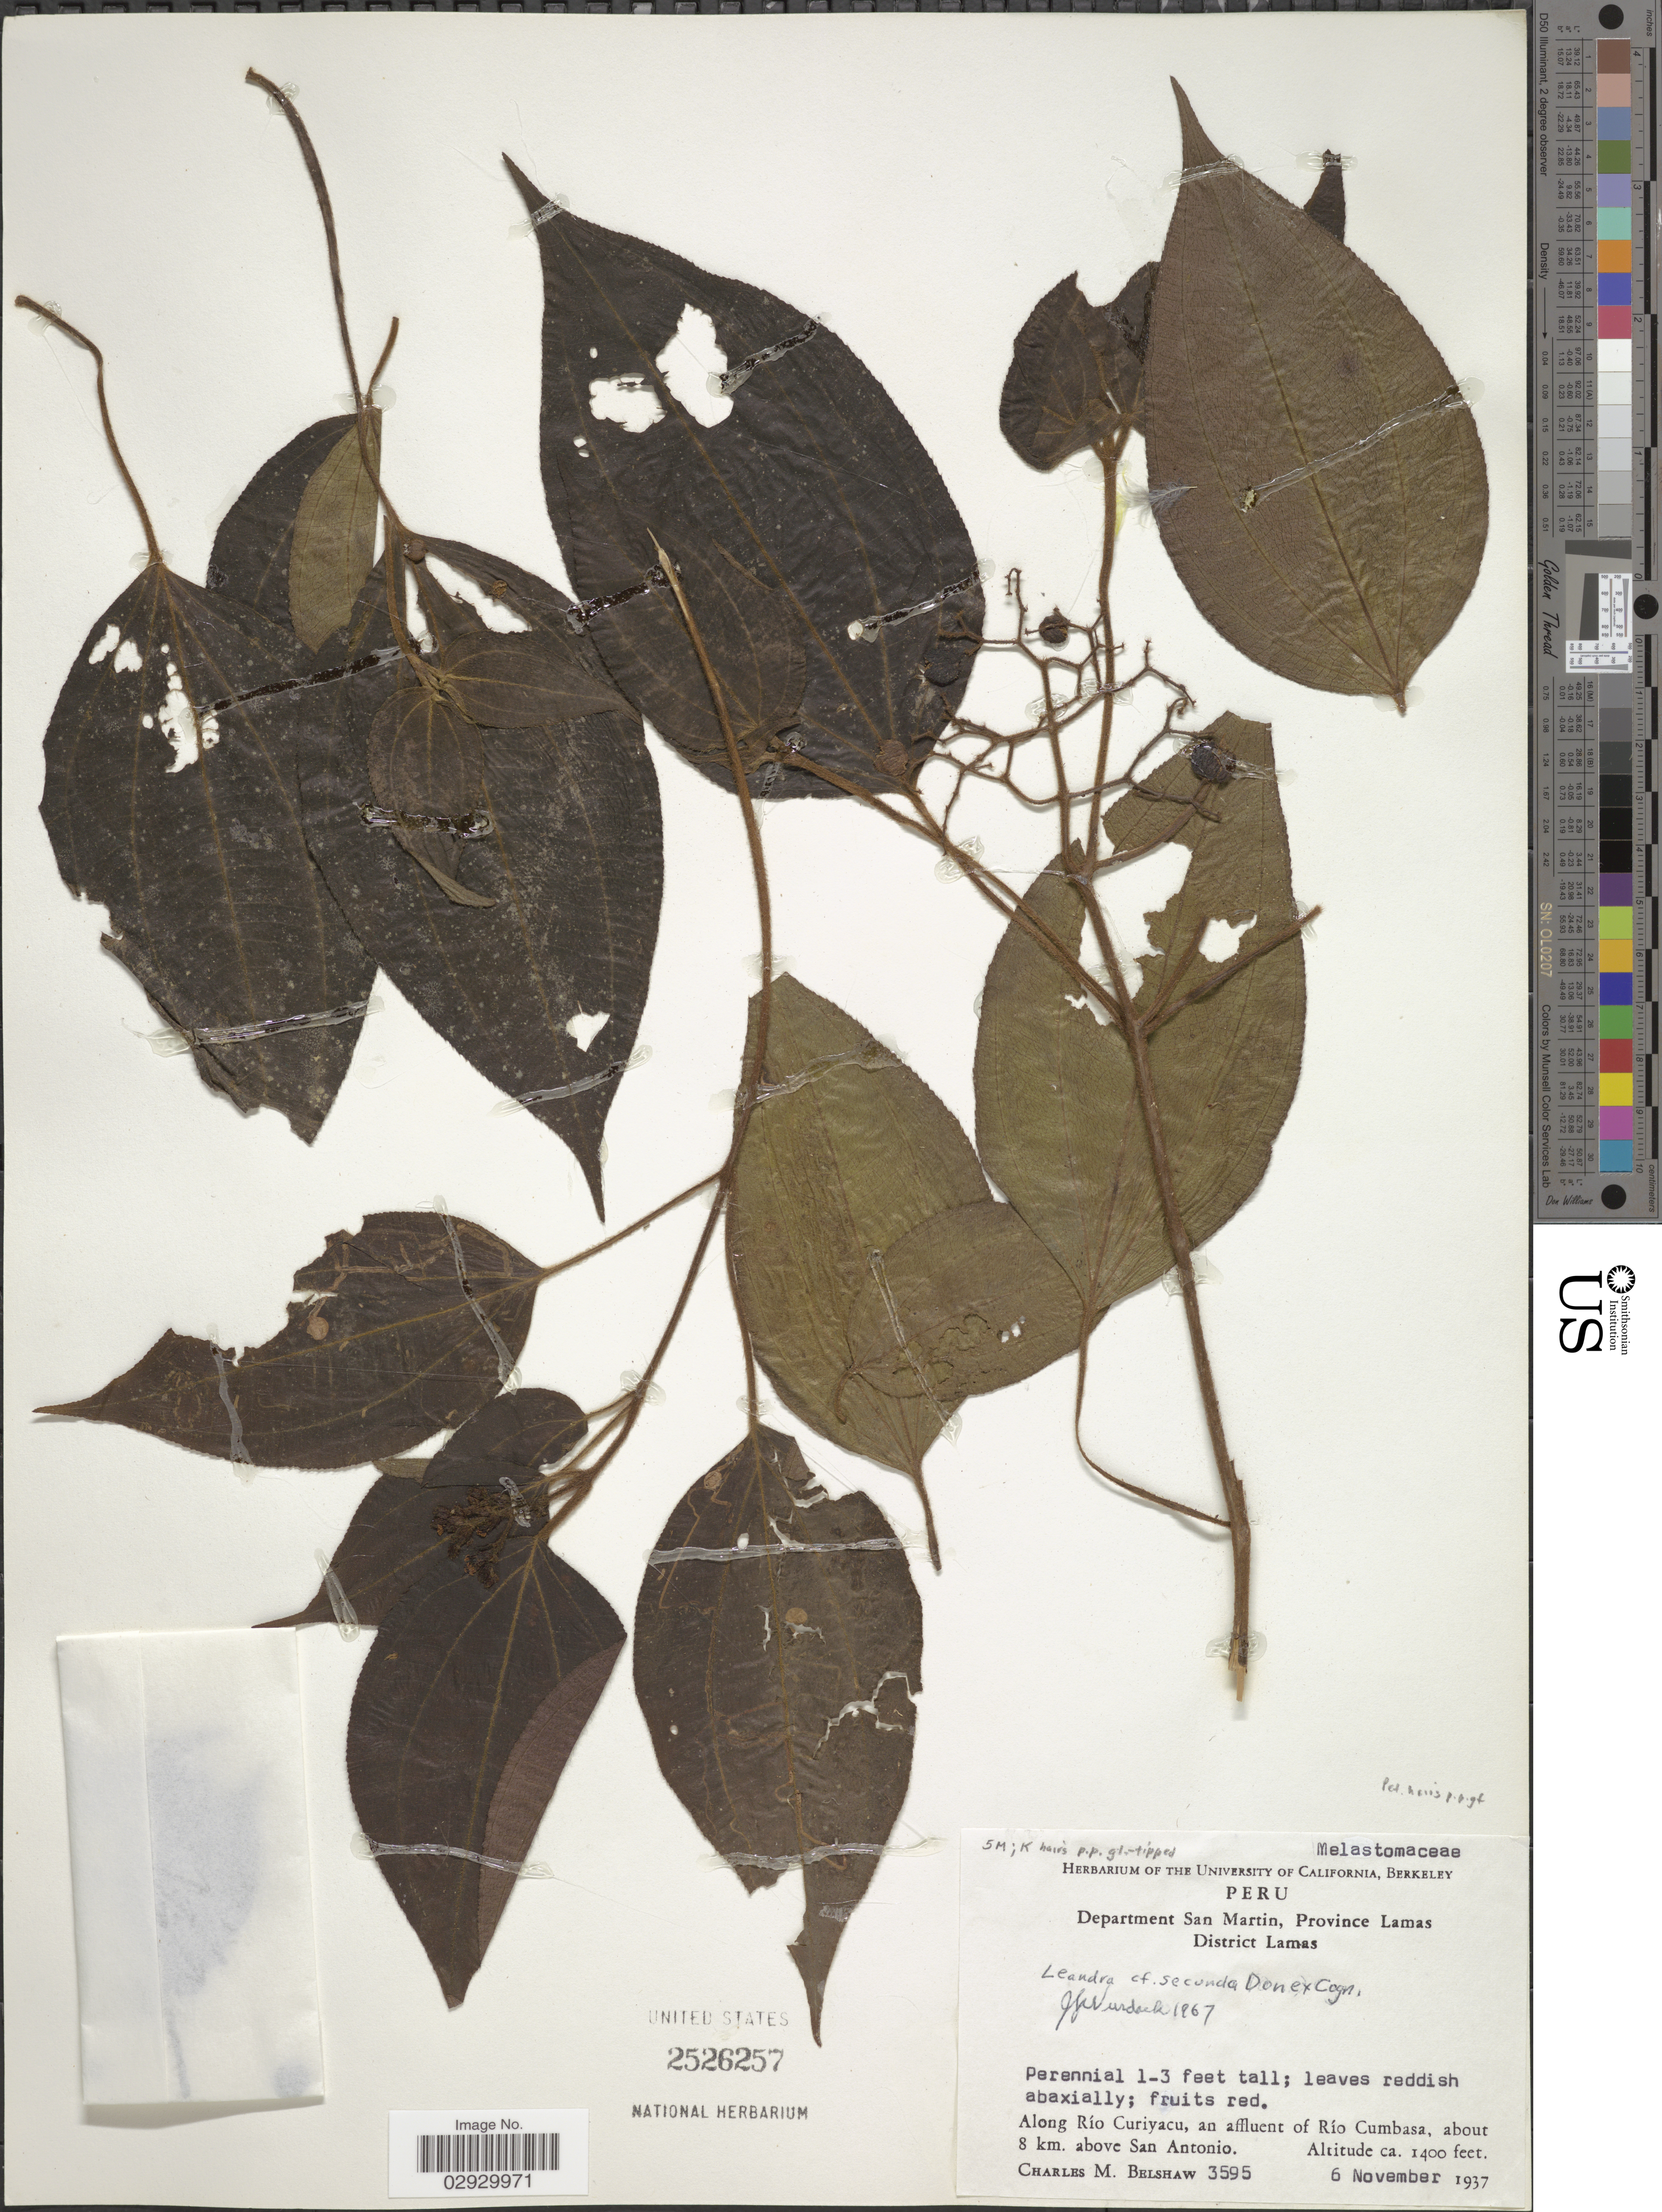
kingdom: Plantae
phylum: Tracheophyta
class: Magnoliopsida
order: Myrtales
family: Melastomataceae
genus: Leandra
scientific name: Leandra secunda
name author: (D. Don) Cogn.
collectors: C. Shaw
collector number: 3595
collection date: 1937-11-06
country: Peru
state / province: San Martín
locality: Department San Martin, Province Lamas, District Lamas, Along Río Curiyacu, an affluent of Río Cumbasa, about 8 km. above San Antonio.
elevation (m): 427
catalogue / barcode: US 2526257